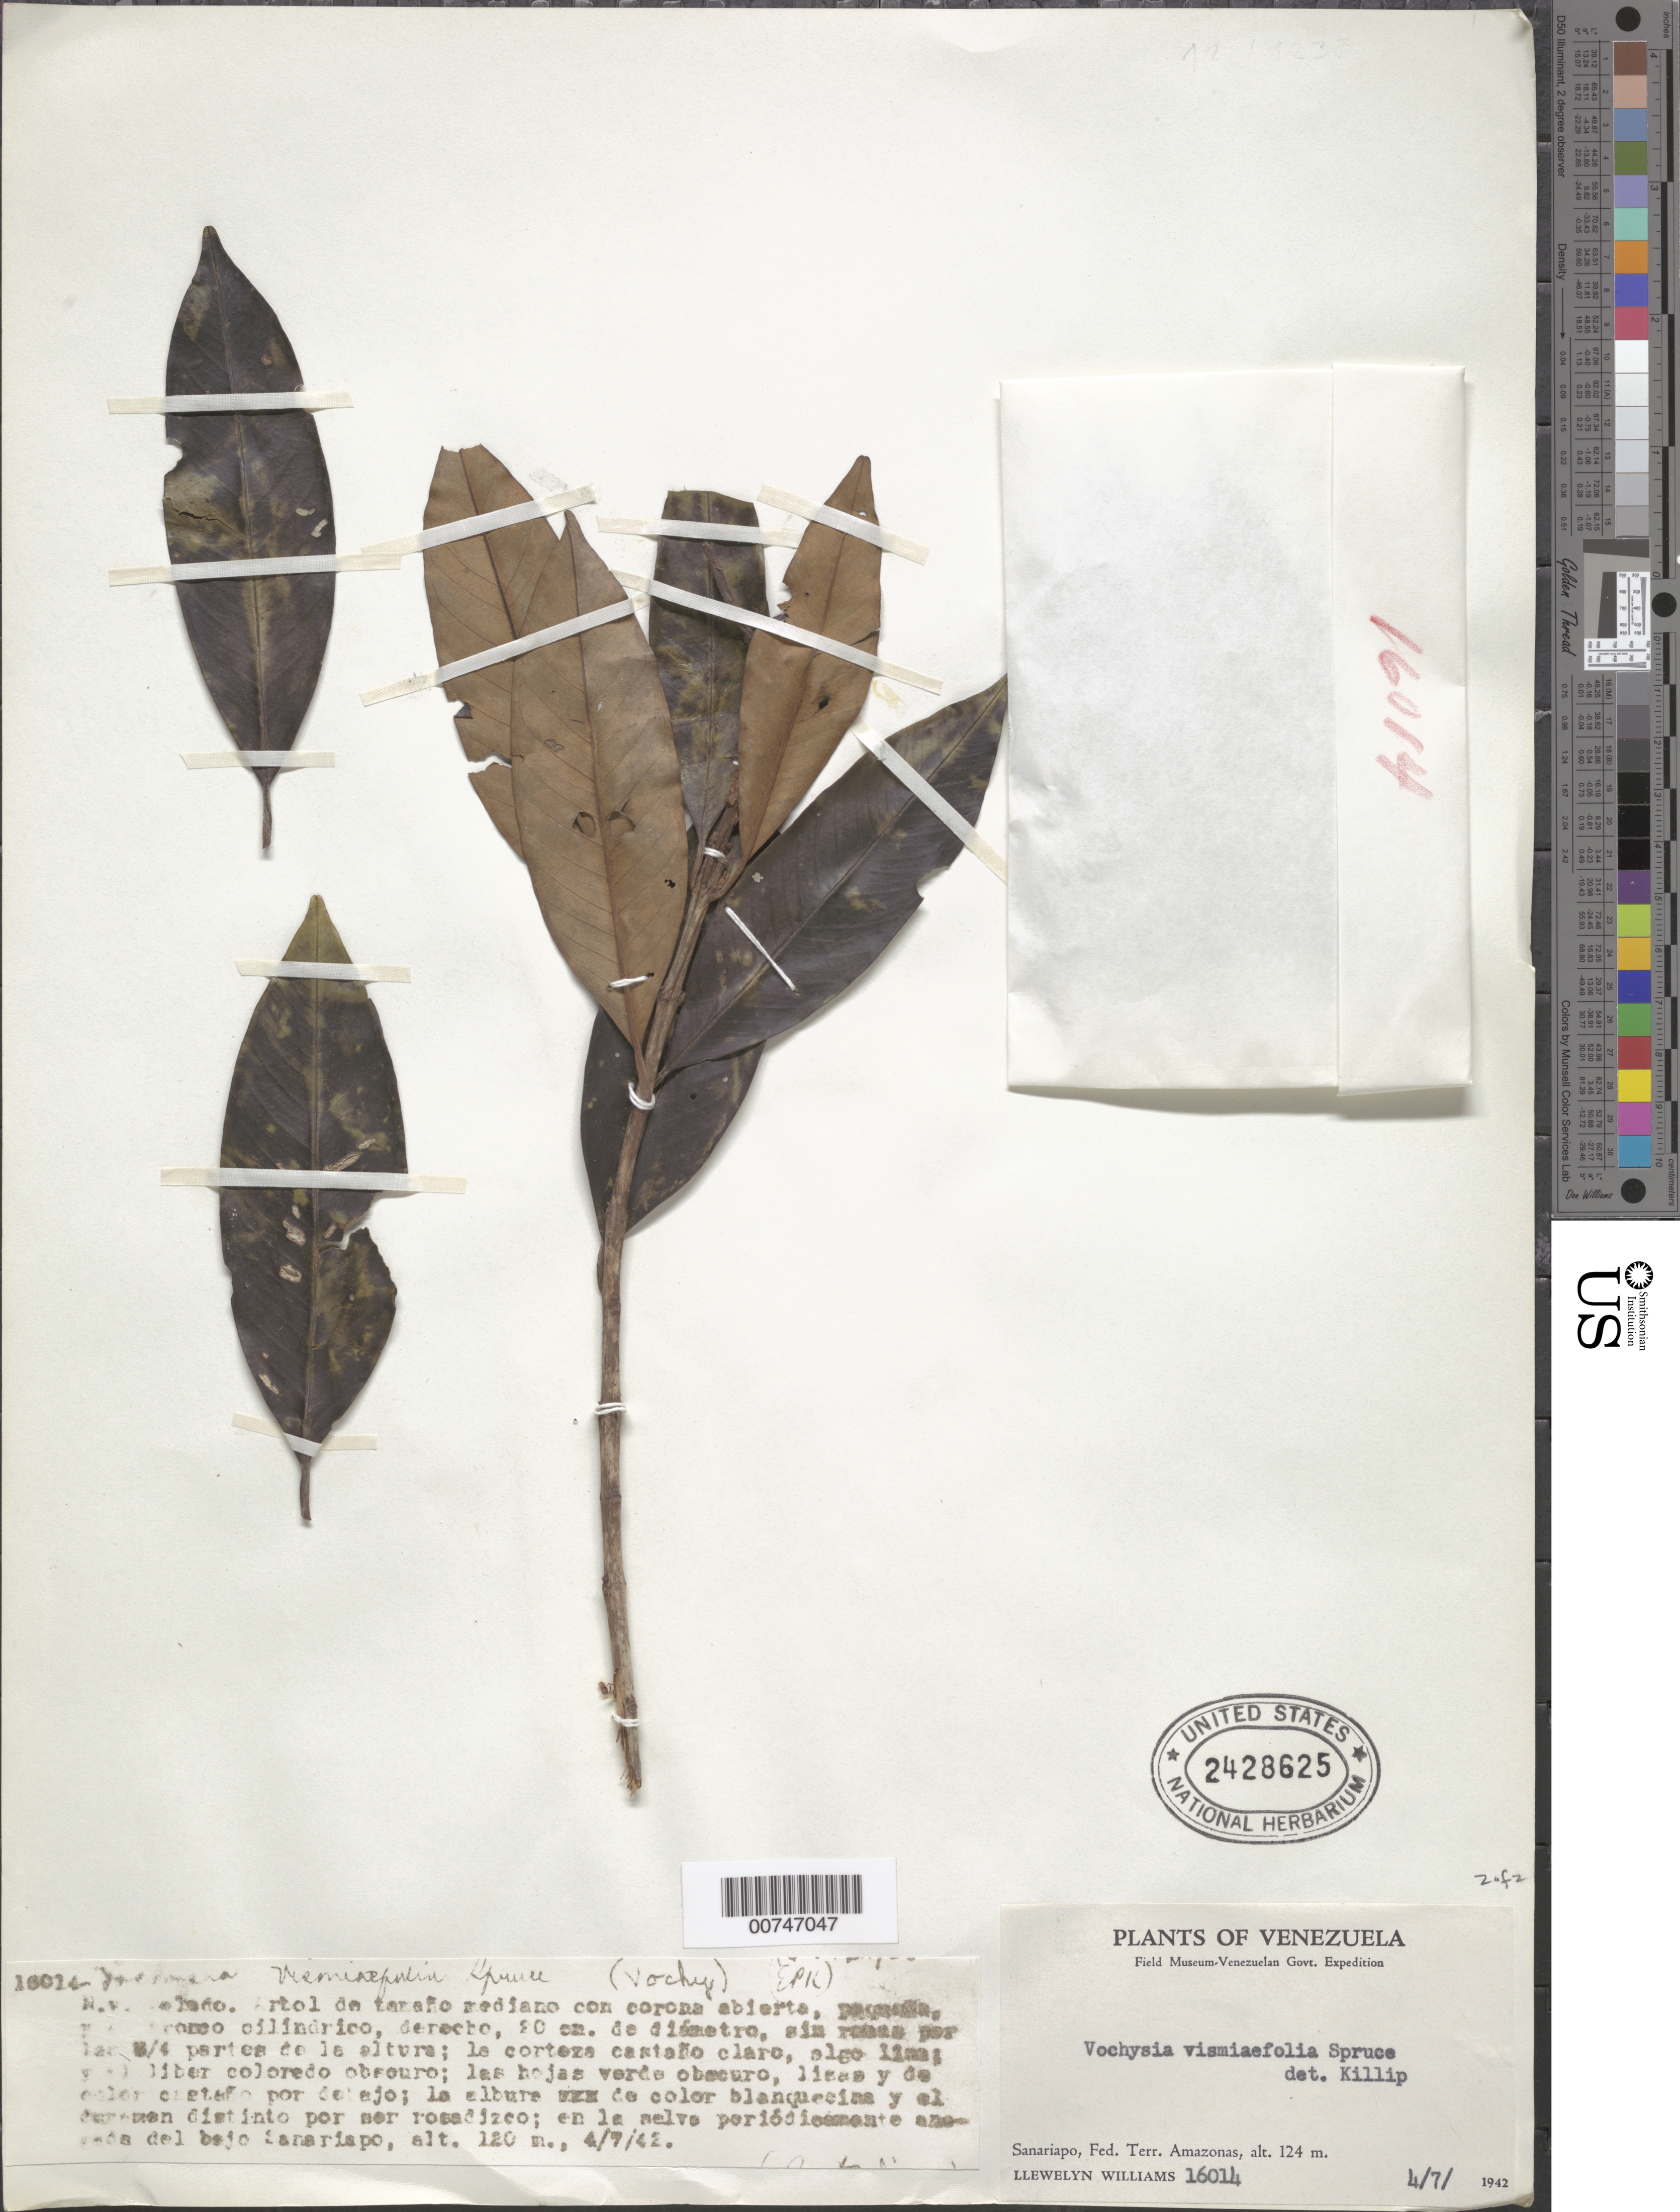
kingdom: Plantae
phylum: Tracheophyta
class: Magnoliopsida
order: Myrtales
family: Vochysiaceae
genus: Vochysia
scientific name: Vochysia vismiifolia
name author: Spruce ex Warm.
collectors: Ll. Williams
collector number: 16014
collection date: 1942-07-04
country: Venezuela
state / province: Amazonas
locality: Sanariapo, Fed. Terr. Amazonas. [illegible text] del bajo Sanariapo.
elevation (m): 120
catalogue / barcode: US 2428625